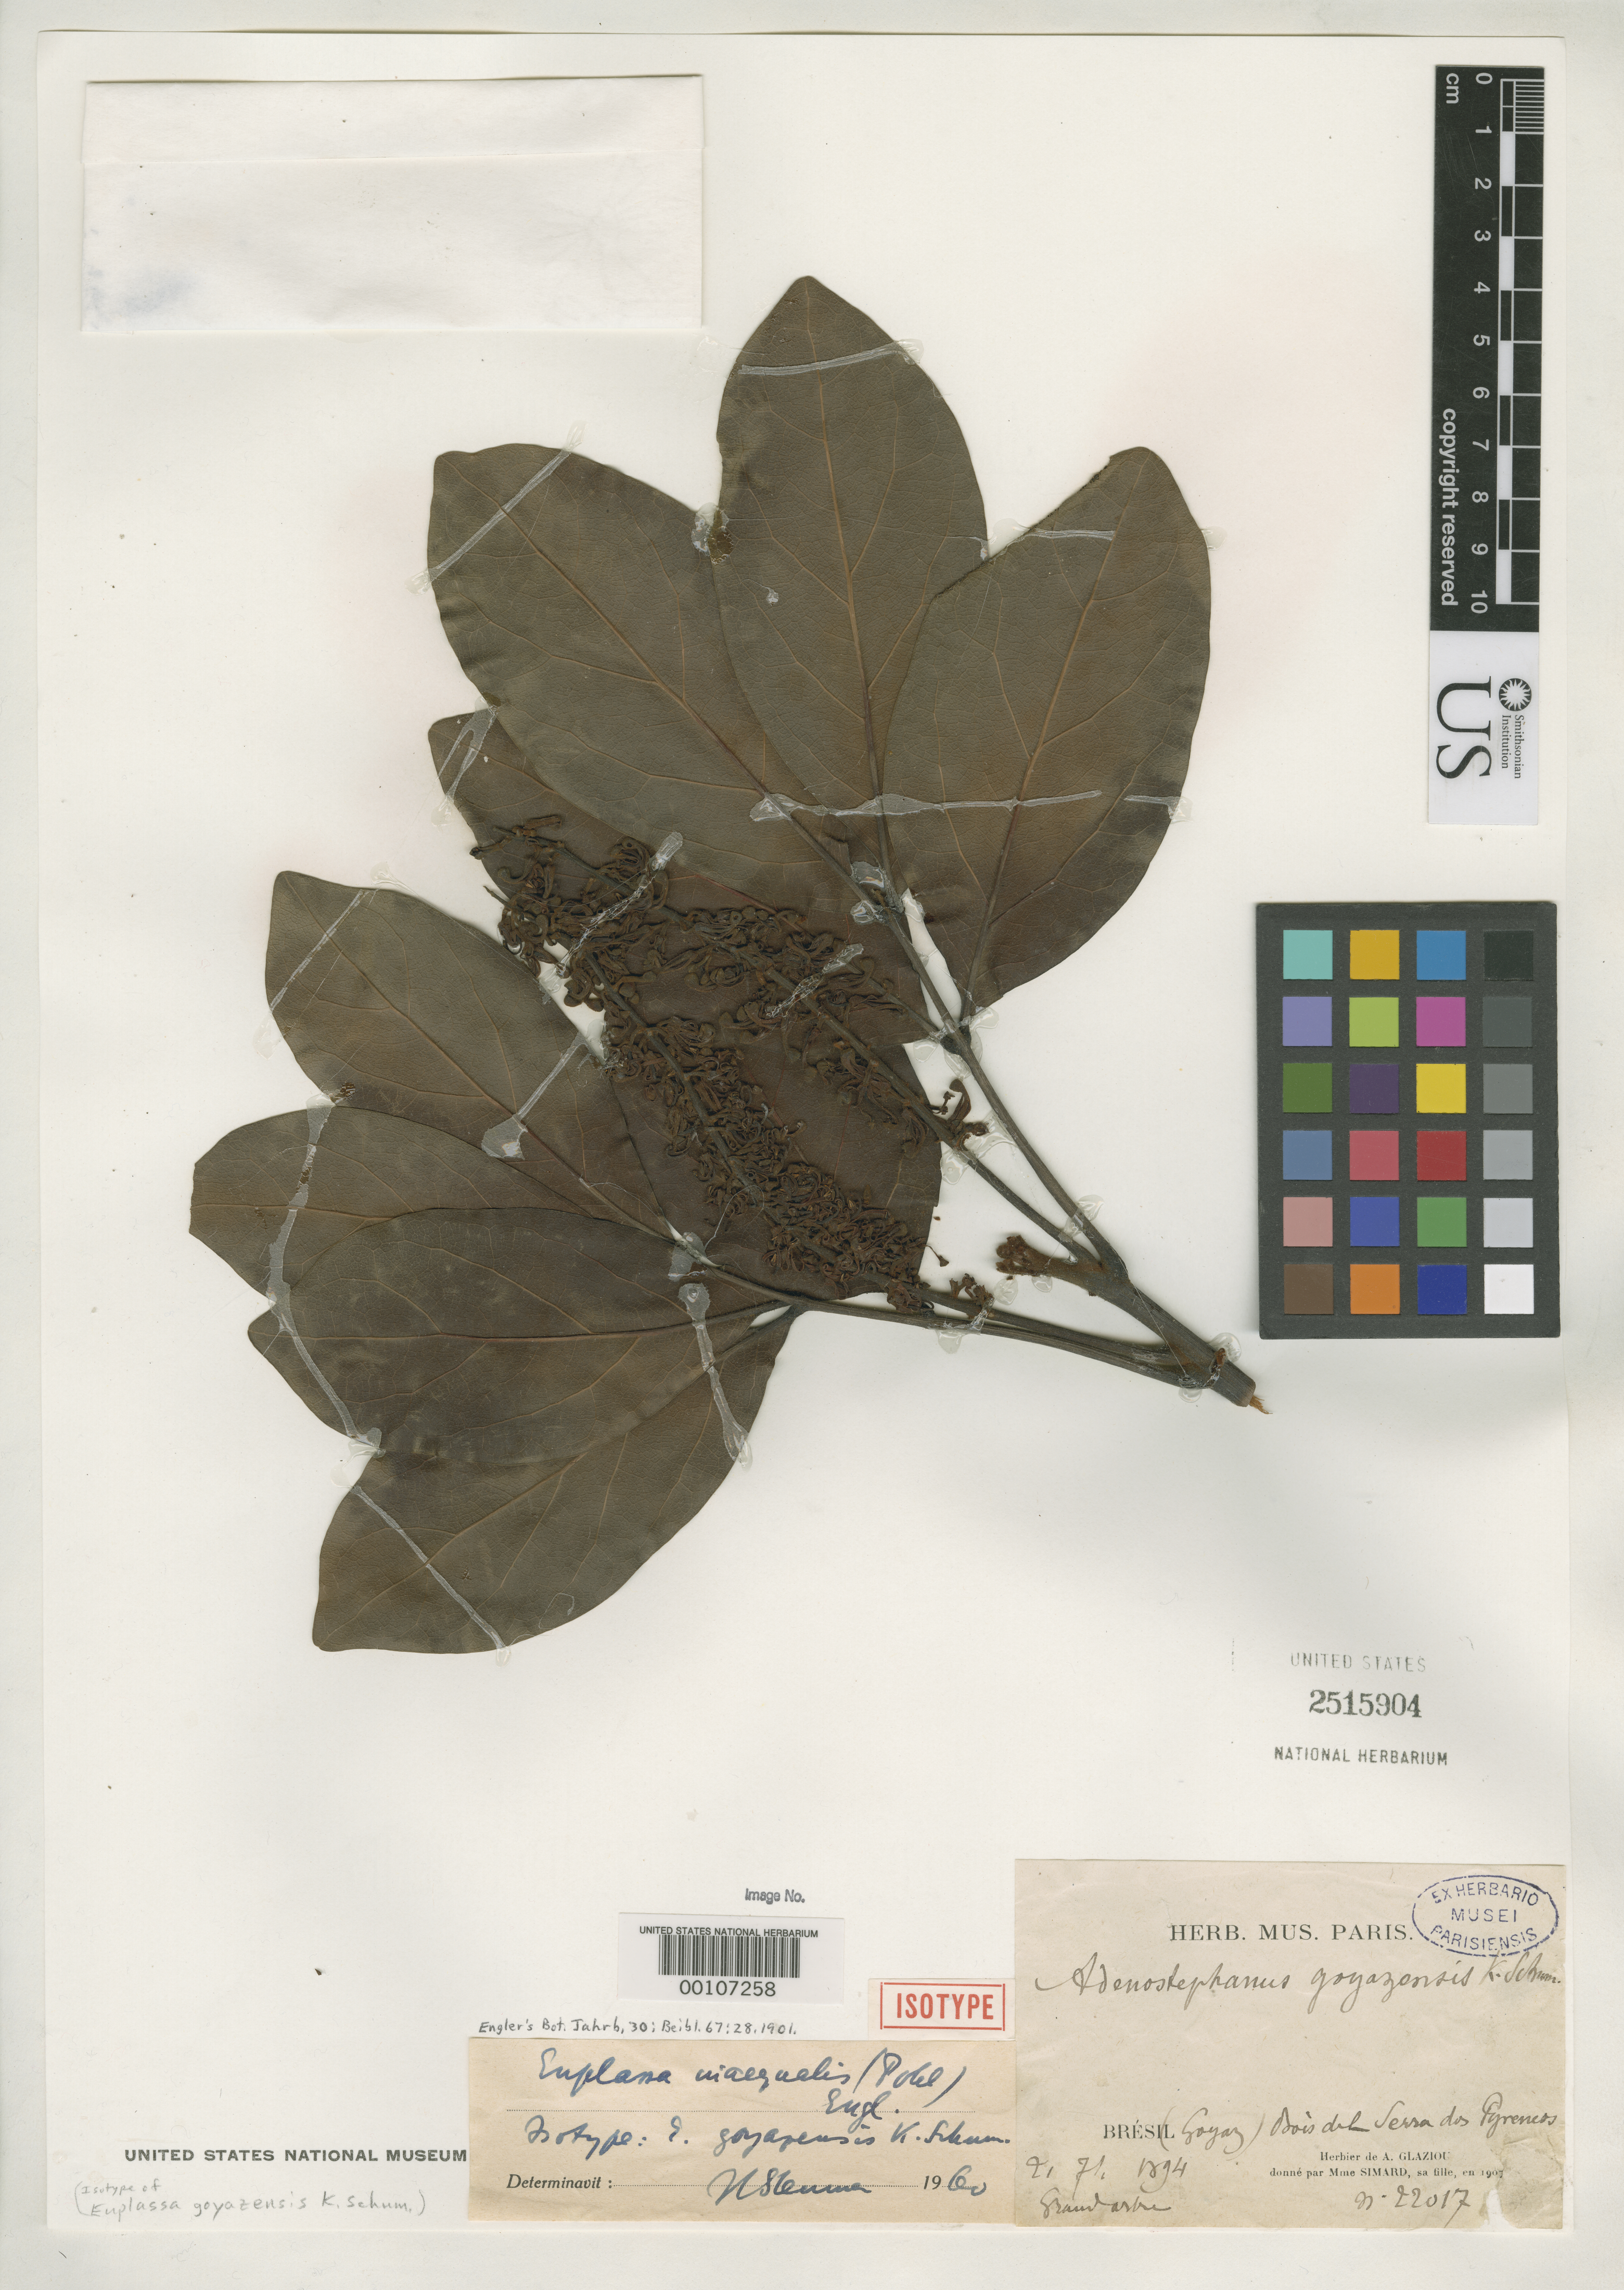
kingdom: Plantae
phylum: Tracheophyta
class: Magnoliopsida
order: Proteales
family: Proteaceae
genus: Euplassa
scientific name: Euplassa goyazensis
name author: K. Schum.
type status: Isotype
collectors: A. F. M. Glaziou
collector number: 22017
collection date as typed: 1894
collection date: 1894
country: Brazil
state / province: Goiás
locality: Serra dos Pyreneos.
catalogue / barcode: US 2515904